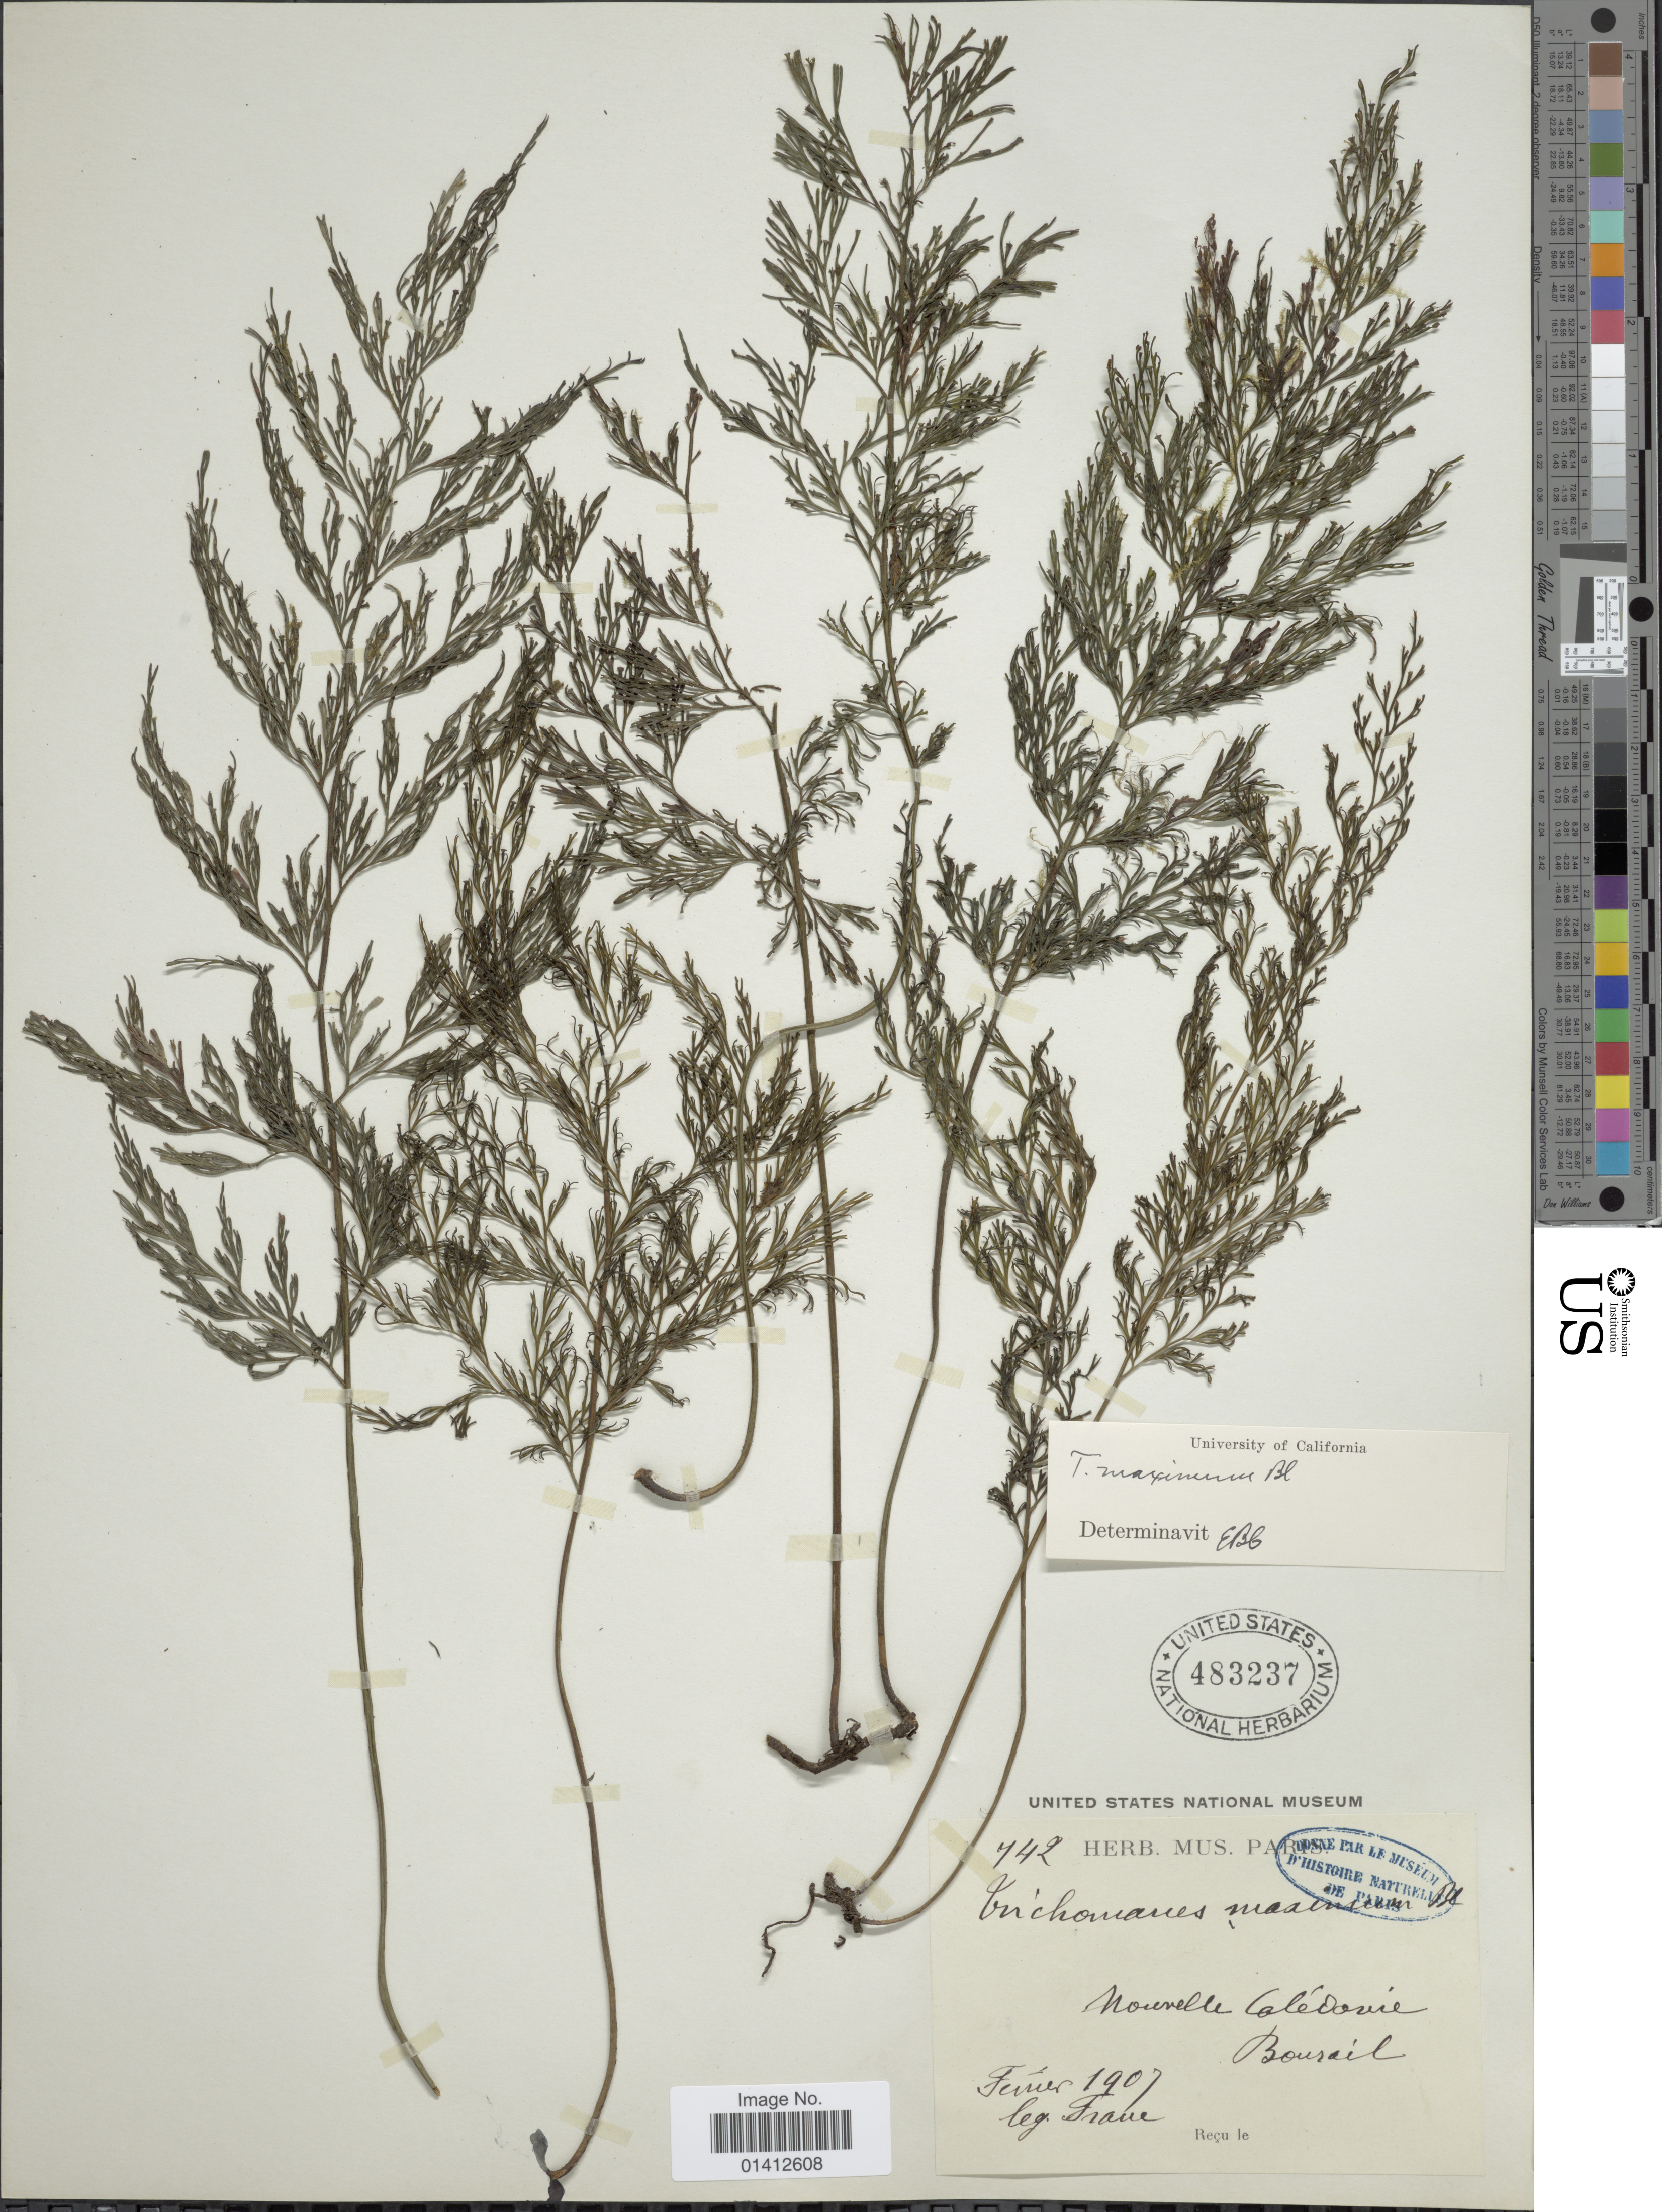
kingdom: Plantae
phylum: Tracheophyta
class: Polypodiopsida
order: Hymenophyllales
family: Hymenophyllaceae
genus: Vandenboschia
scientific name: Vandenboschia maxima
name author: (Blume) Copel.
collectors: Franc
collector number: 742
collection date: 1907-02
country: New Caledonia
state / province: South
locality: Bourail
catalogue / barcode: US 483237